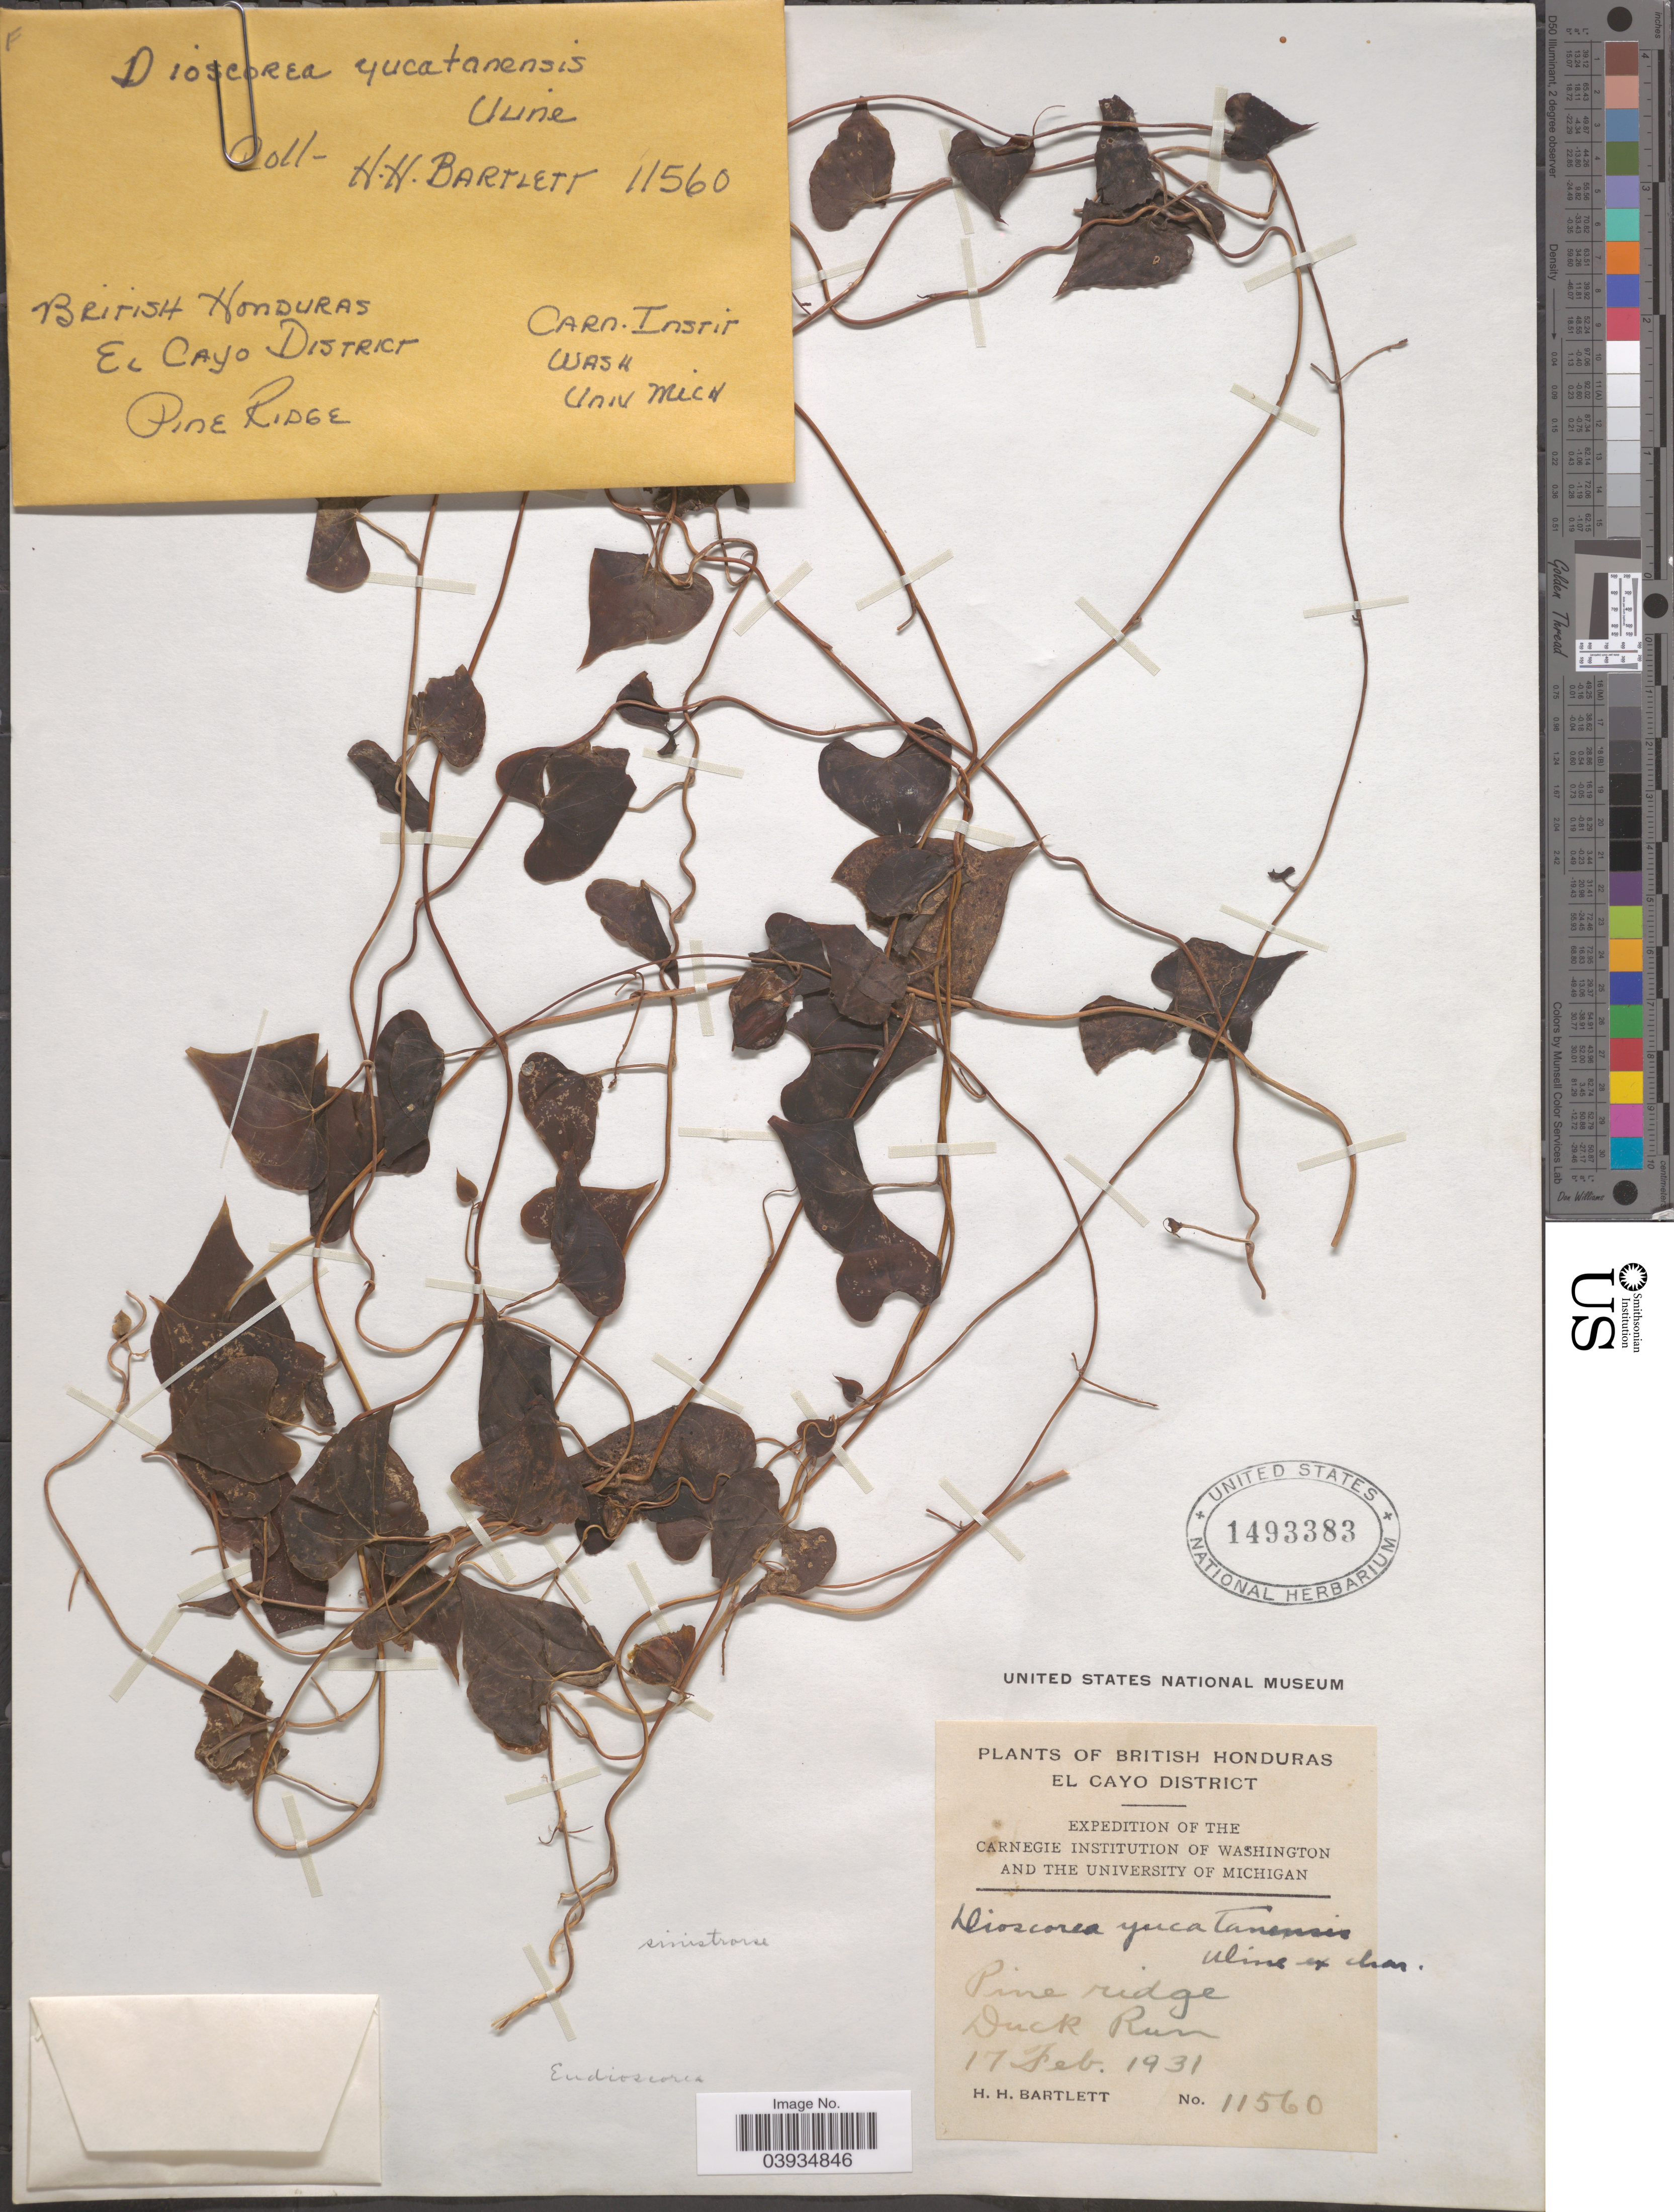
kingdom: Plantae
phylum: Tracheophyta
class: Liliopsida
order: Dioscoreales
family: Dioscoreaceae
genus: Dioscorea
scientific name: Dioscorea yucatanensis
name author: Uline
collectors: H. H. Bartlett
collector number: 11560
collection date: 1931-02-17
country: Belize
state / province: Cayo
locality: British Honduras. El Cayo District. Pine ridge. Duck Run.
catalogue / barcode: US 1493383